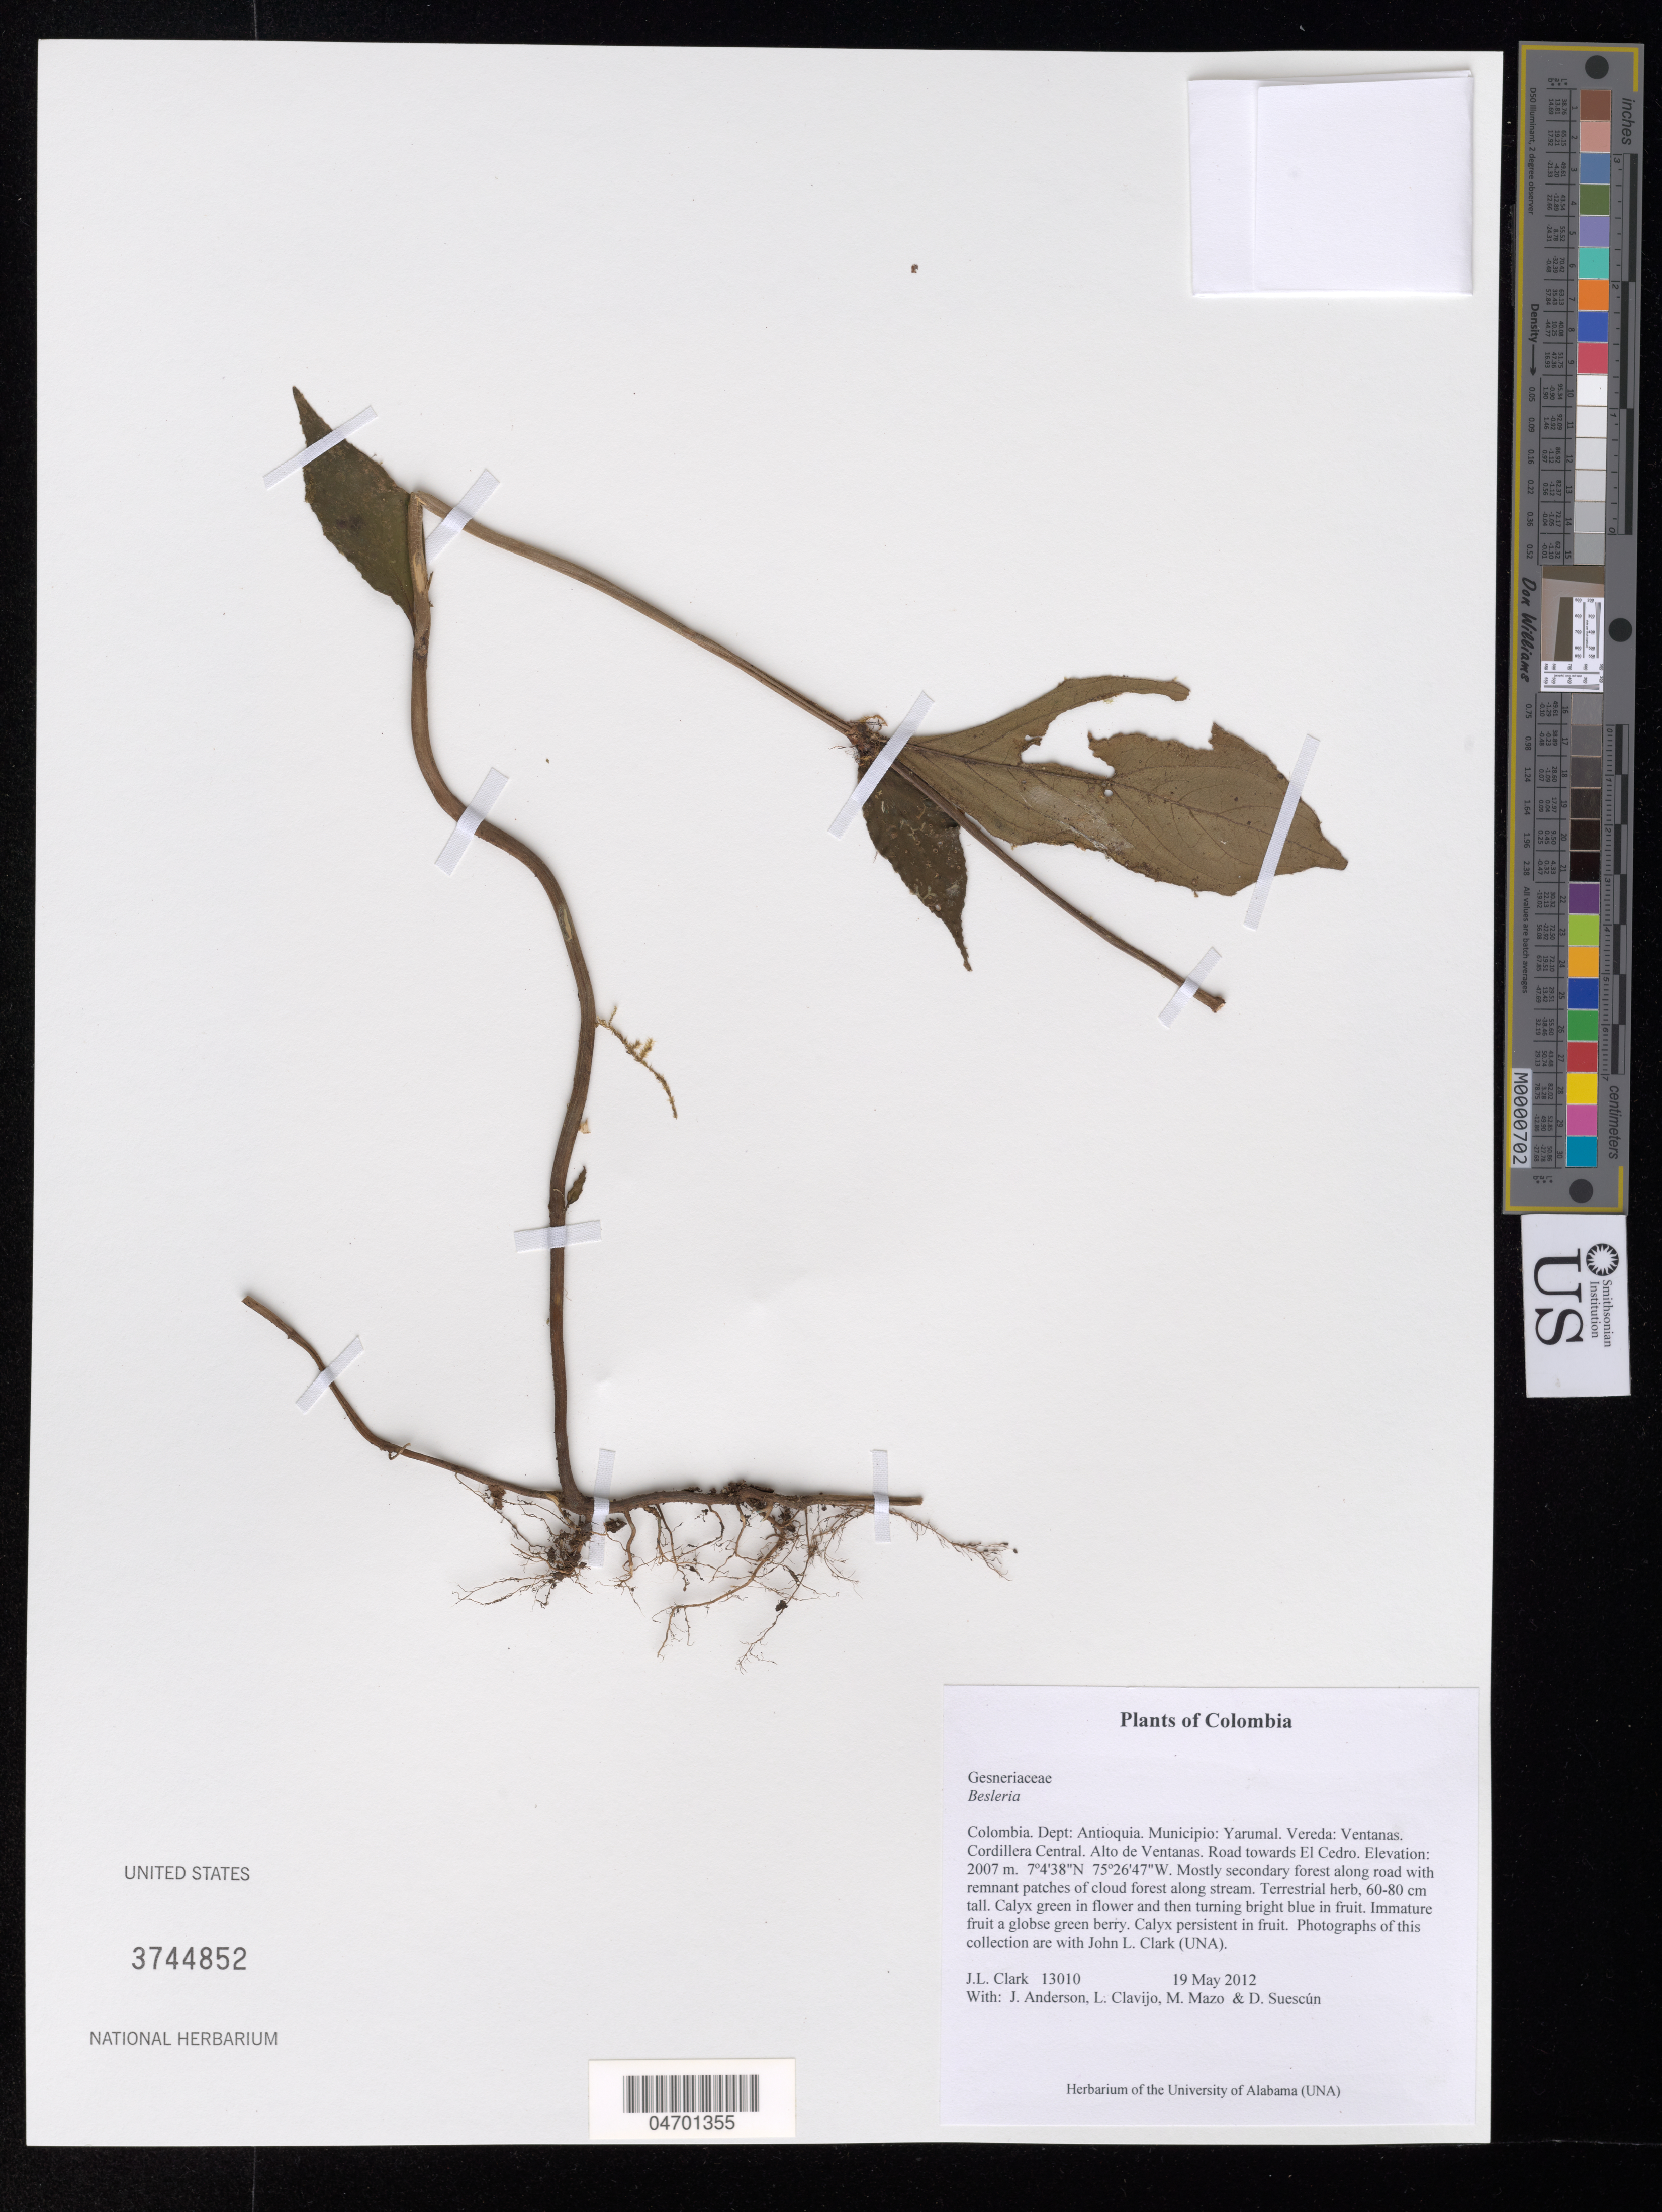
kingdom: Plantae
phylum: Tracheophyta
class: Magnoliopsida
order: Lamiales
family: Gesneriaceae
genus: Besleria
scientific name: Besleria sp.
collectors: J. L. Clark, J. Anderson, L. Clavijo & M. Mazo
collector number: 13010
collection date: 2012-05-19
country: Colombia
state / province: Antioquia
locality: Dept: Antioquia. Municipio: Yarumal. Vereda: Ventanas. Cordillera Central. Alto de Ventanas. Road towards El Cedro.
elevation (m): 2007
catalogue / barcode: US 3744852